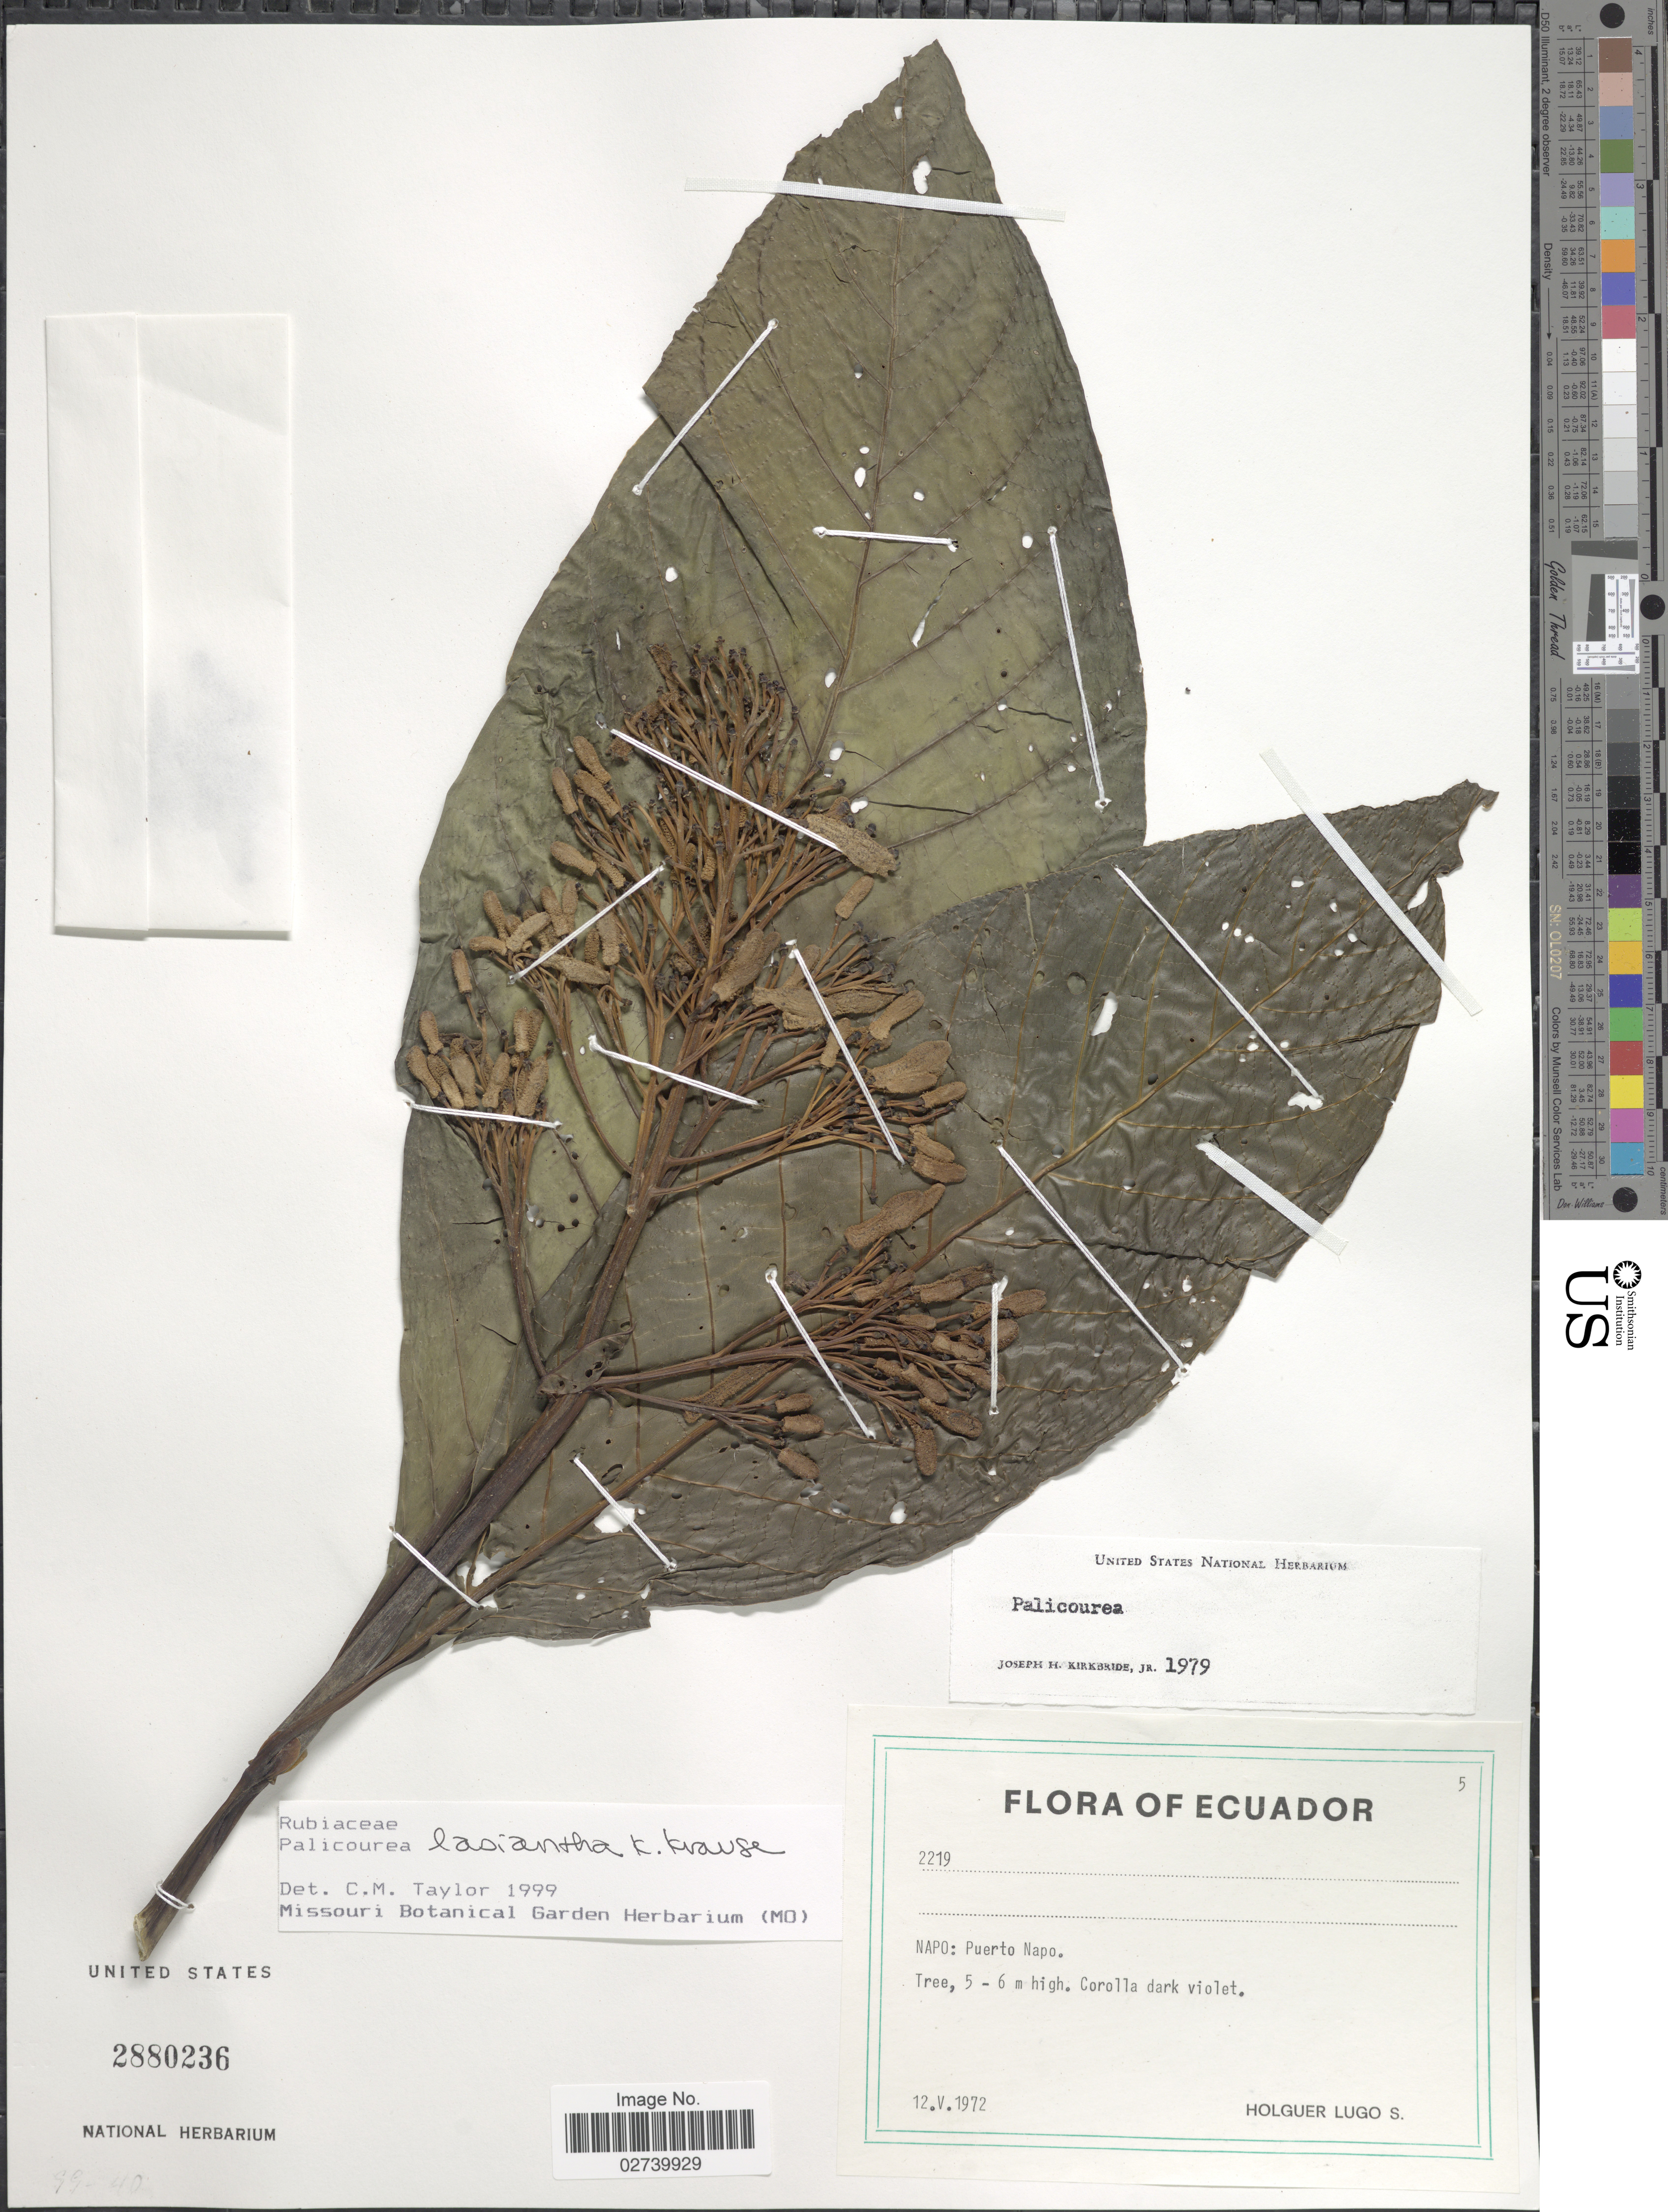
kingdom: Plantae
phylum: Tracheophyta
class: Magnoliopsida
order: Gentianales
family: Rubiaceae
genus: Palicourea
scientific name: Palicourea lasiantha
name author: Krause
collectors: H. Lugo S.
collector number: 2219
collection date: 1972-05-12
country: Ecuador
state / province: Napo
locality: Puerto Napo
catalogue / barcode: US 2880236